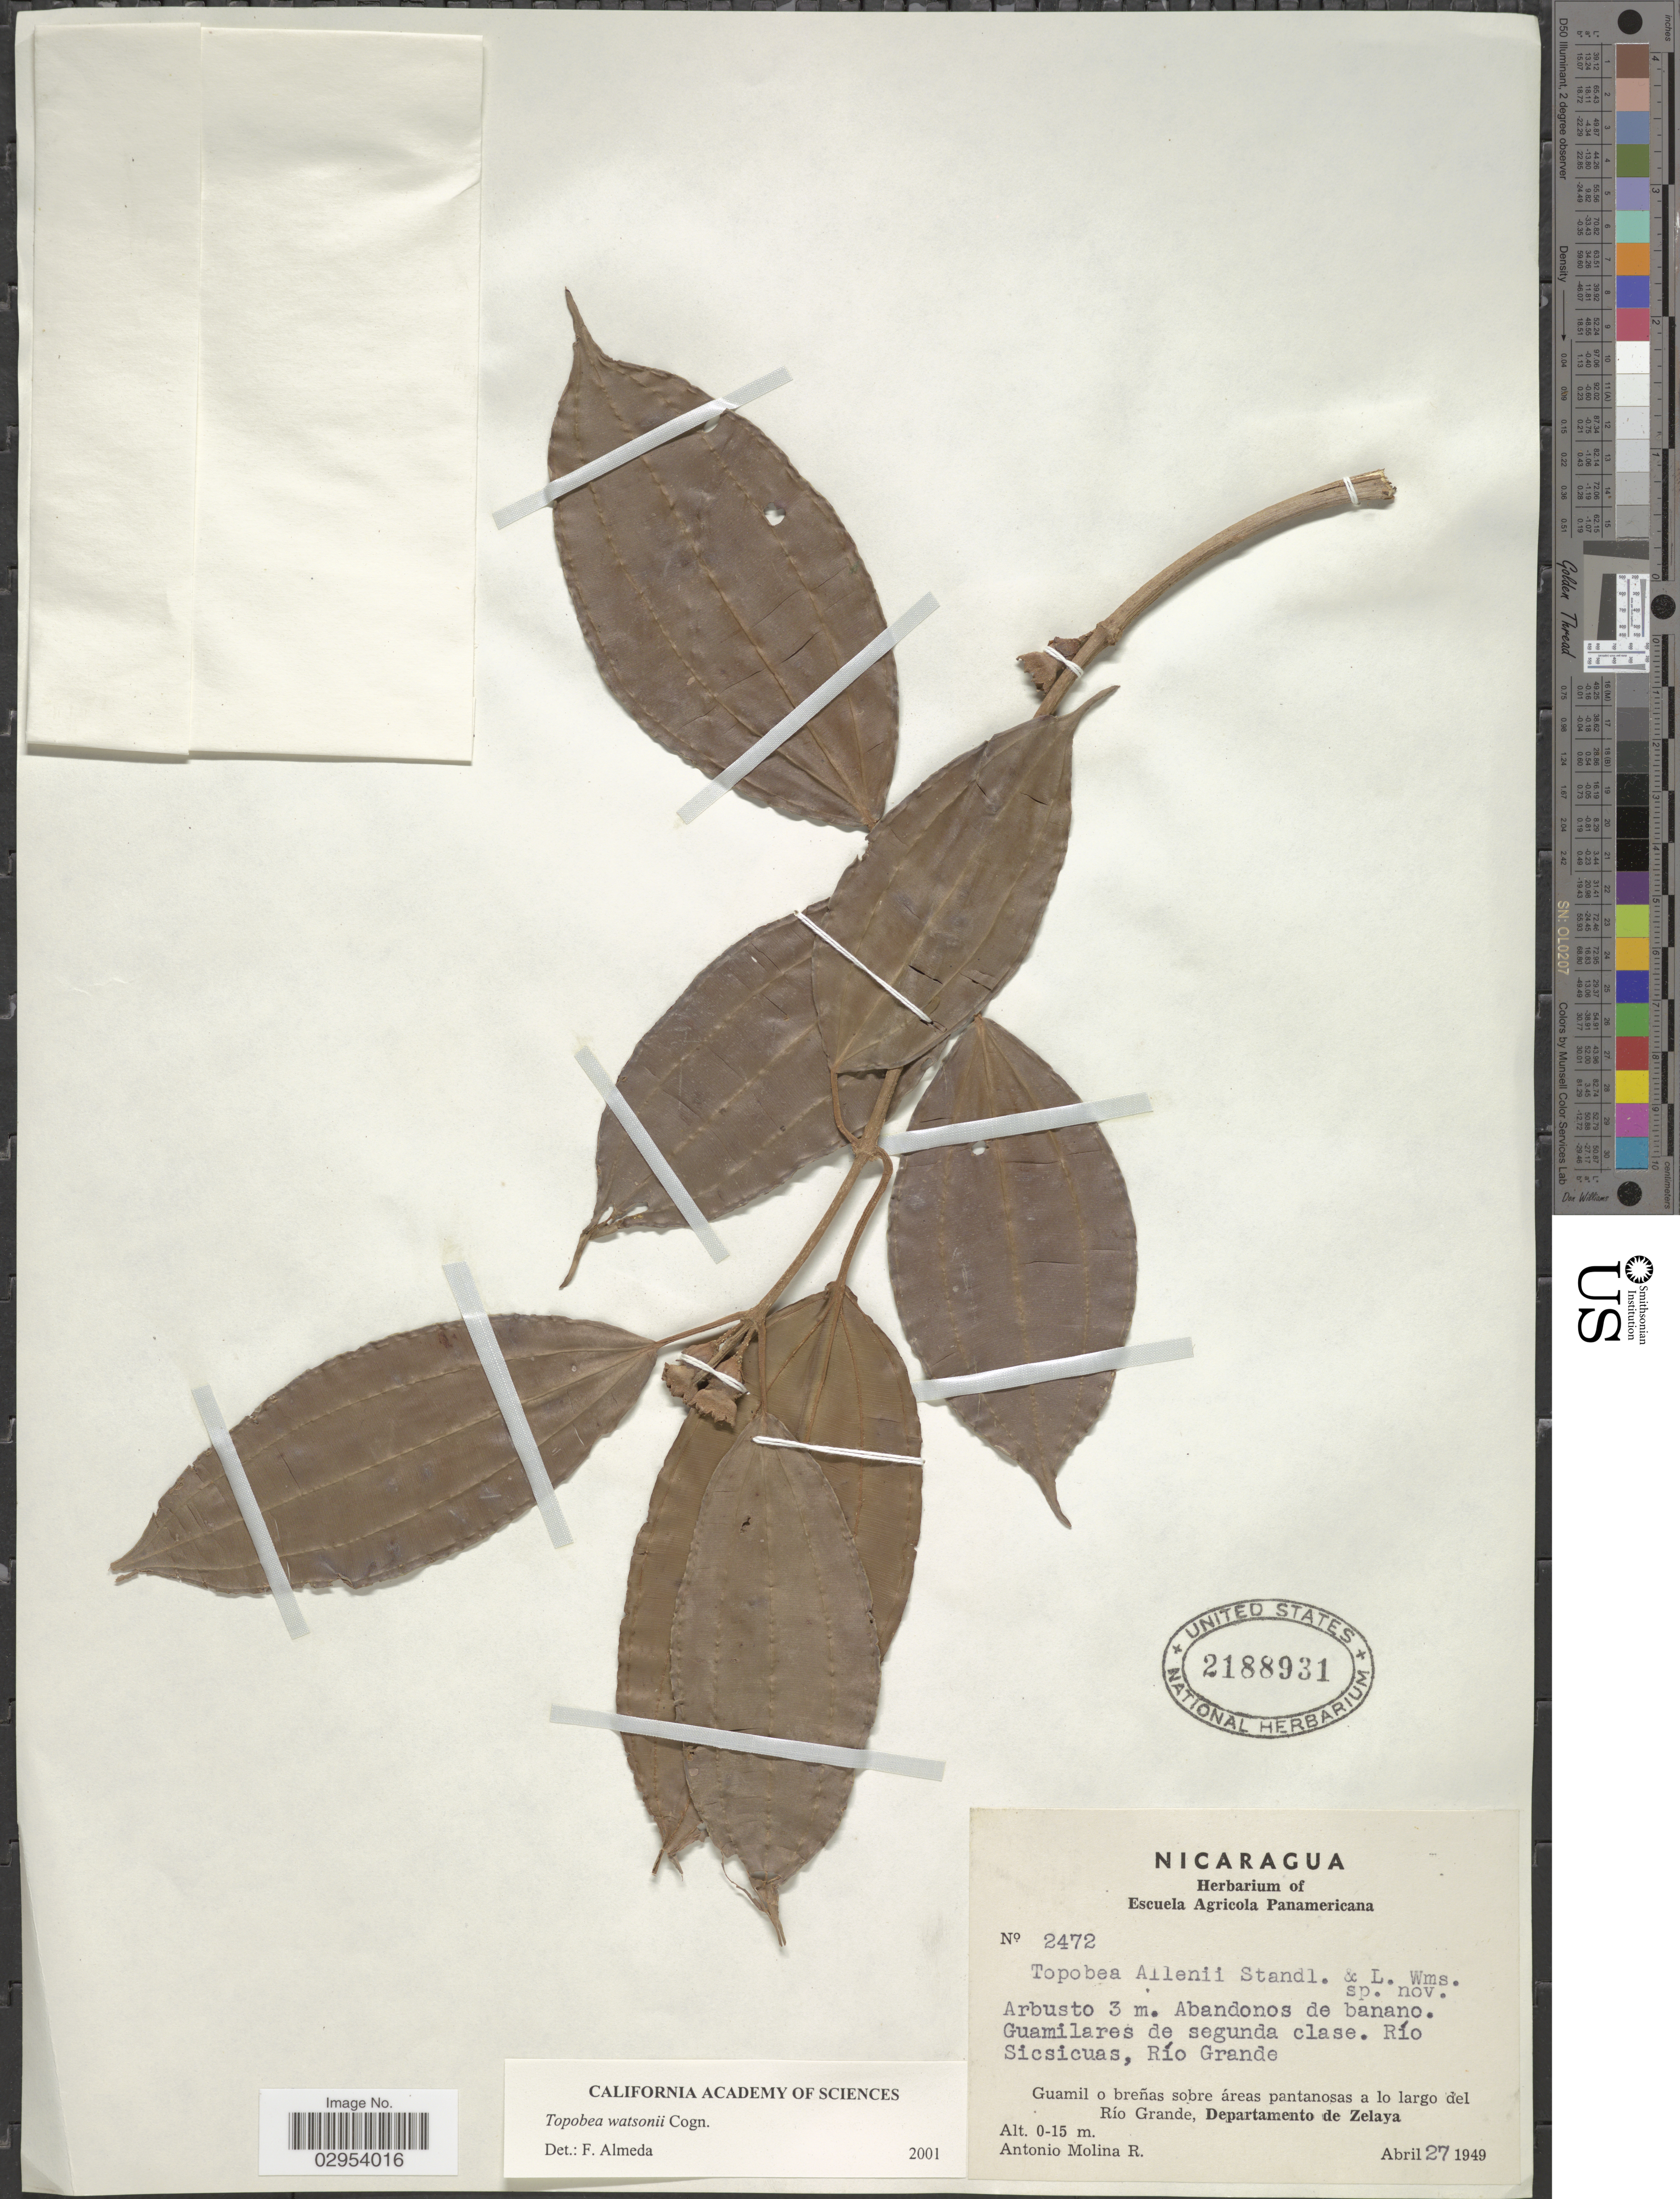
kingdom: Plantae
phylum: Tracheophyta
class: Magnoliopsida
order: Myrtales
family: Melastomataceae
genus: Topobea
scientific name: Topobea watsonii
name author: Cogn.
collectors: A. Molina R.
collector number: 2472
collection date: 1949-04-27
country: Nicaragua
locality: Guamilares de segunda clase. Río Sicsicuas, Río Grande, Guamil o breñas sobre áreas pantanosas a lo largo del Río Grande, Departamento de Zelaya.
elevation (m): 0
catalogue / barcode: US 2188931